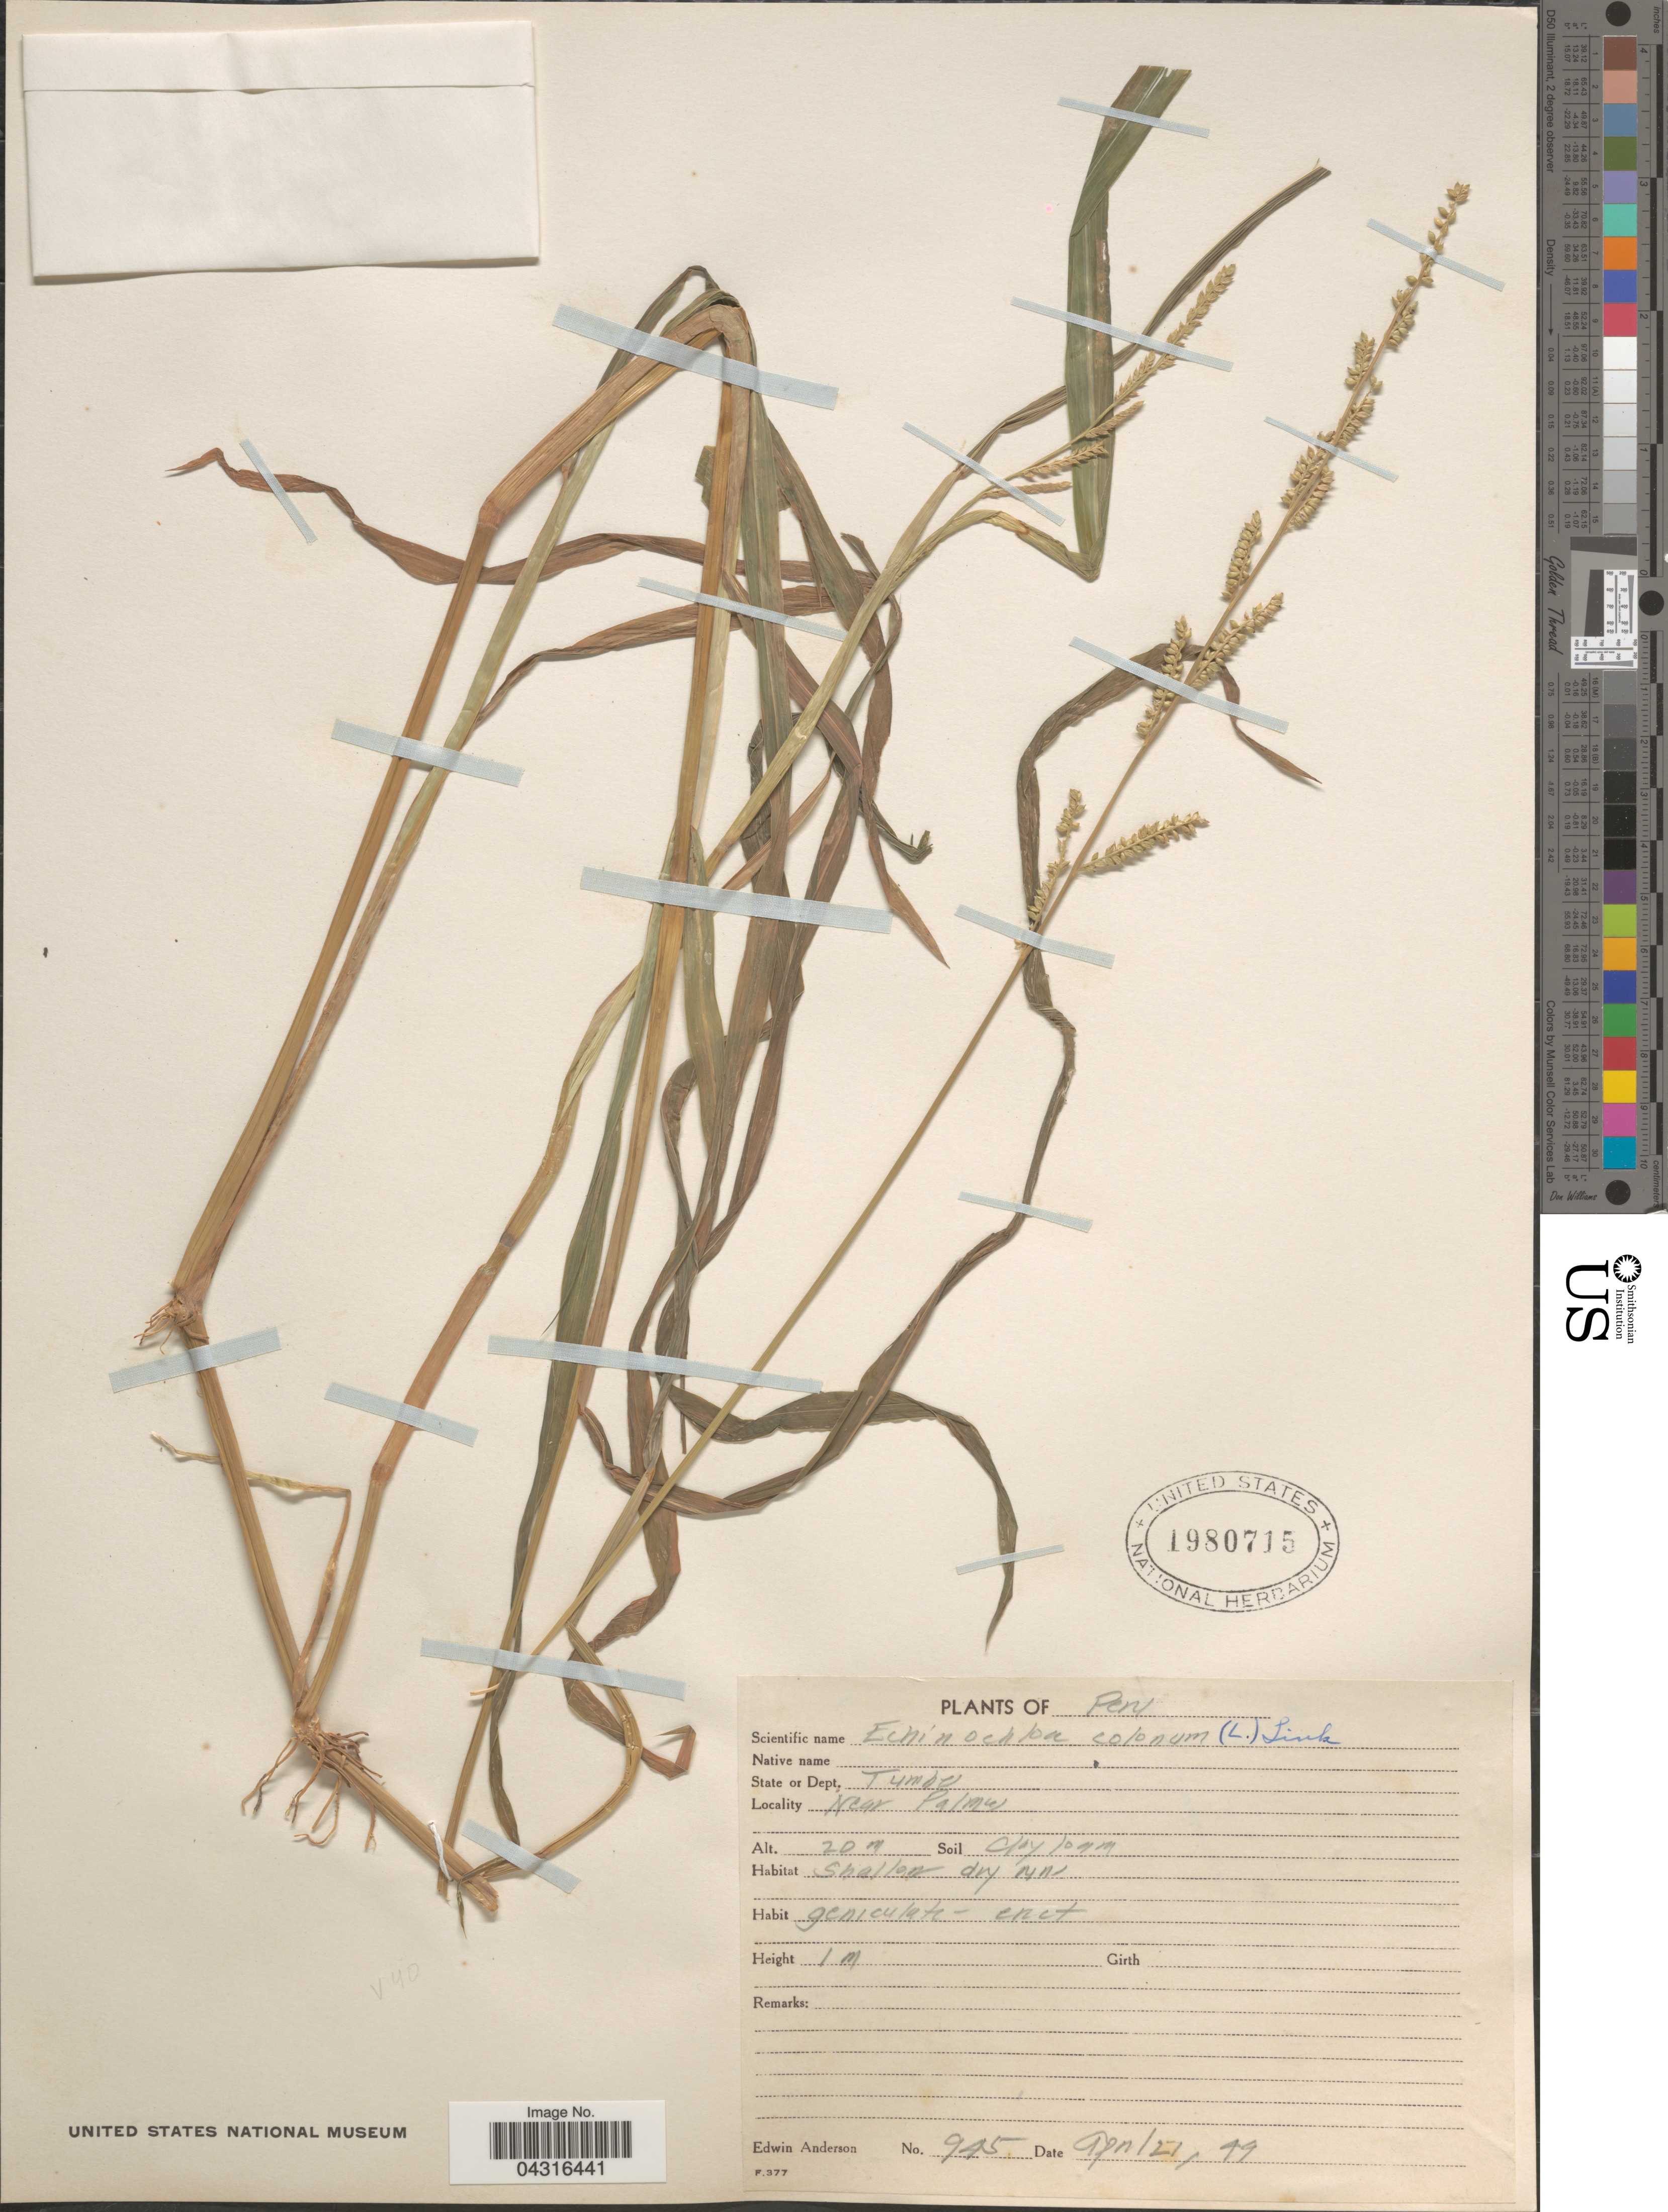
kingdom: Plantae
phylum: Tracheophyta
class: Liliopsida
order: Poales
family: Poaceae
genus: Echinochloa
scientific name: Echinochloa colona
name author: (L.) Link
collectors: E. Anderson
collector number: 945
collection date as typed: Transcribed d/m/y: 21/4/49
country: Peru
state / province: Tumbes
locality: State or Dept. Tumbe. Near Palma.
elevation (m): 20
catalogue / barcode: US 1980715